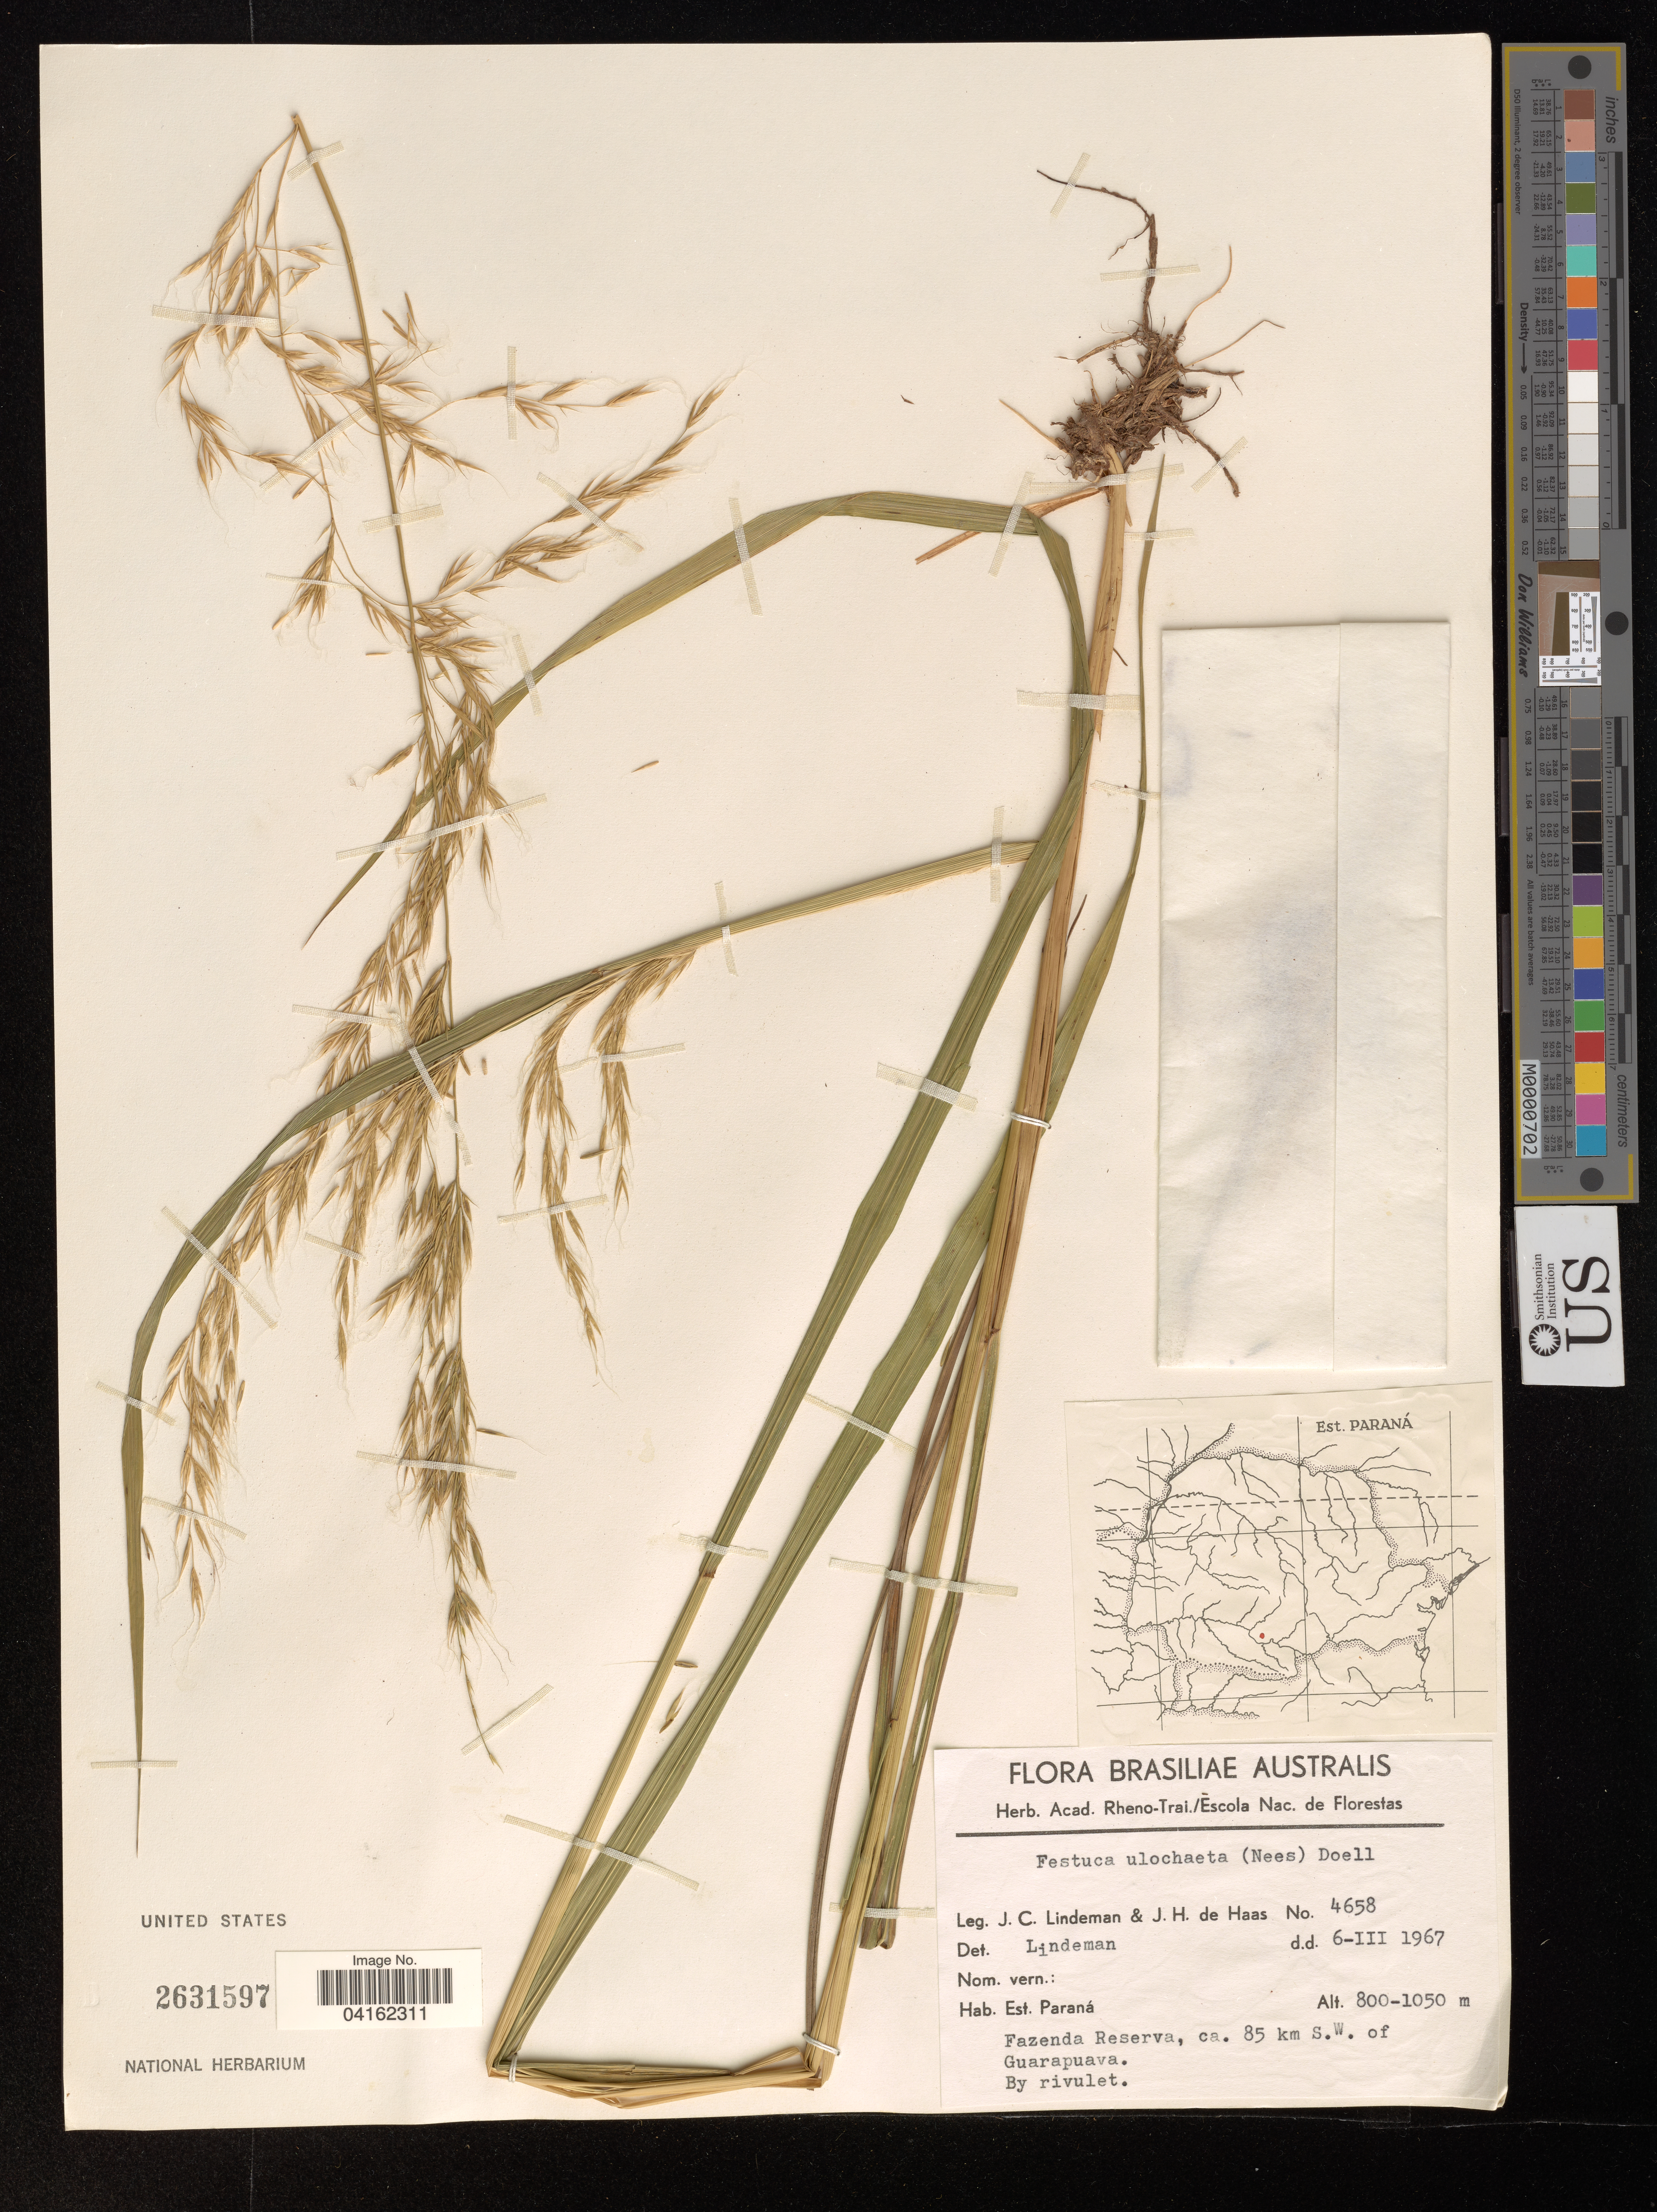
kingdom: Plantae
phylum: Tracheophyta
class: Liliopsida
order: Poales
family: Poaceae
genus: Festuca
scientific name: Festuca ulochaeta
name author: Nees ex Steud.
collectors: J. C. Lindeman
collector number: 4658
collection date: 1967-03-06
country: Brazil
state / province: Paraná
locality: Fazenda Reserva, ca. 85 km S.W. of Guarapuava.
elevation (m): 800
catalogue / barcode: US 2631597